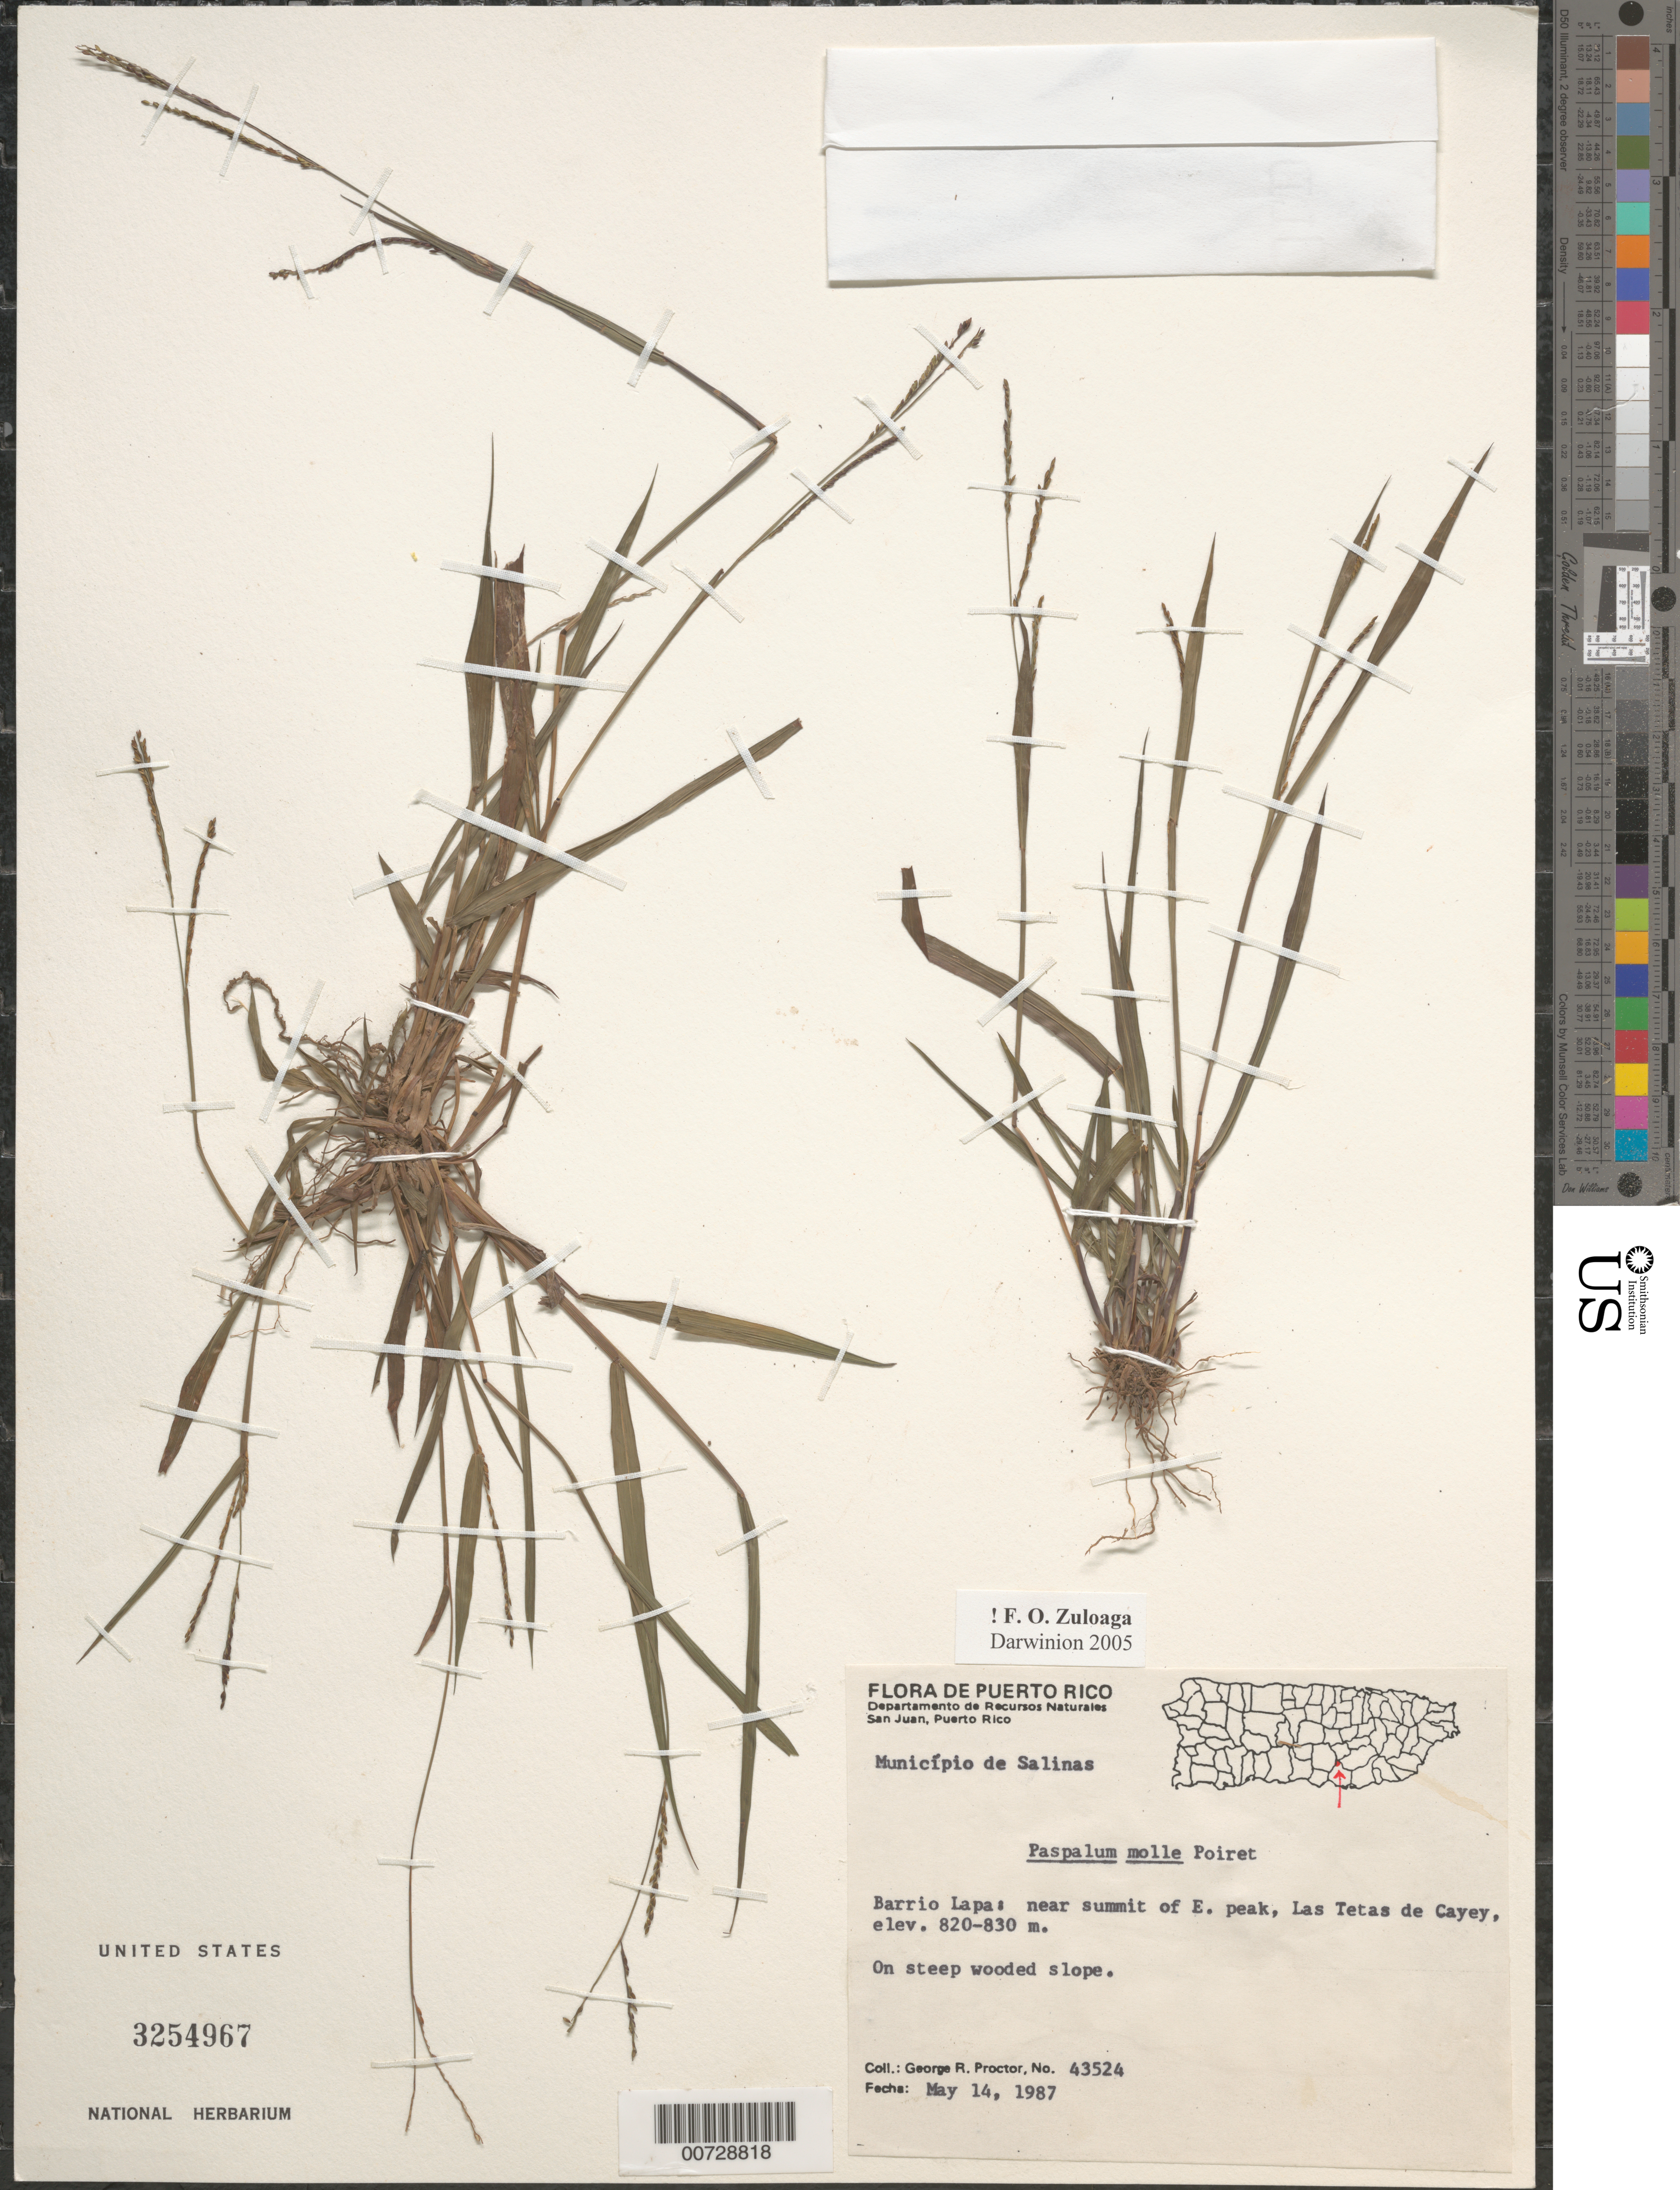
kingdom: Plantae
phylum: Tracheophyta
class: Liliopsida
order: Poales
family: Poaceae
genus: Paspalum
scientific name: Paspalum molle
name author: Poir.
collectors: G. R. Proctor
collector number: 43524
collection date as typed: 14 May 1987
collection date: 1987-05-14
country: Puerto Rico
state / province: Salinas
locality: Mun. Salinas, Barrio Lapa: near summit of E peak, Las Tetas de Cayey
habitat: On steep wooded slope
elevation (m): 820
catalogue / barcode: US 3388010